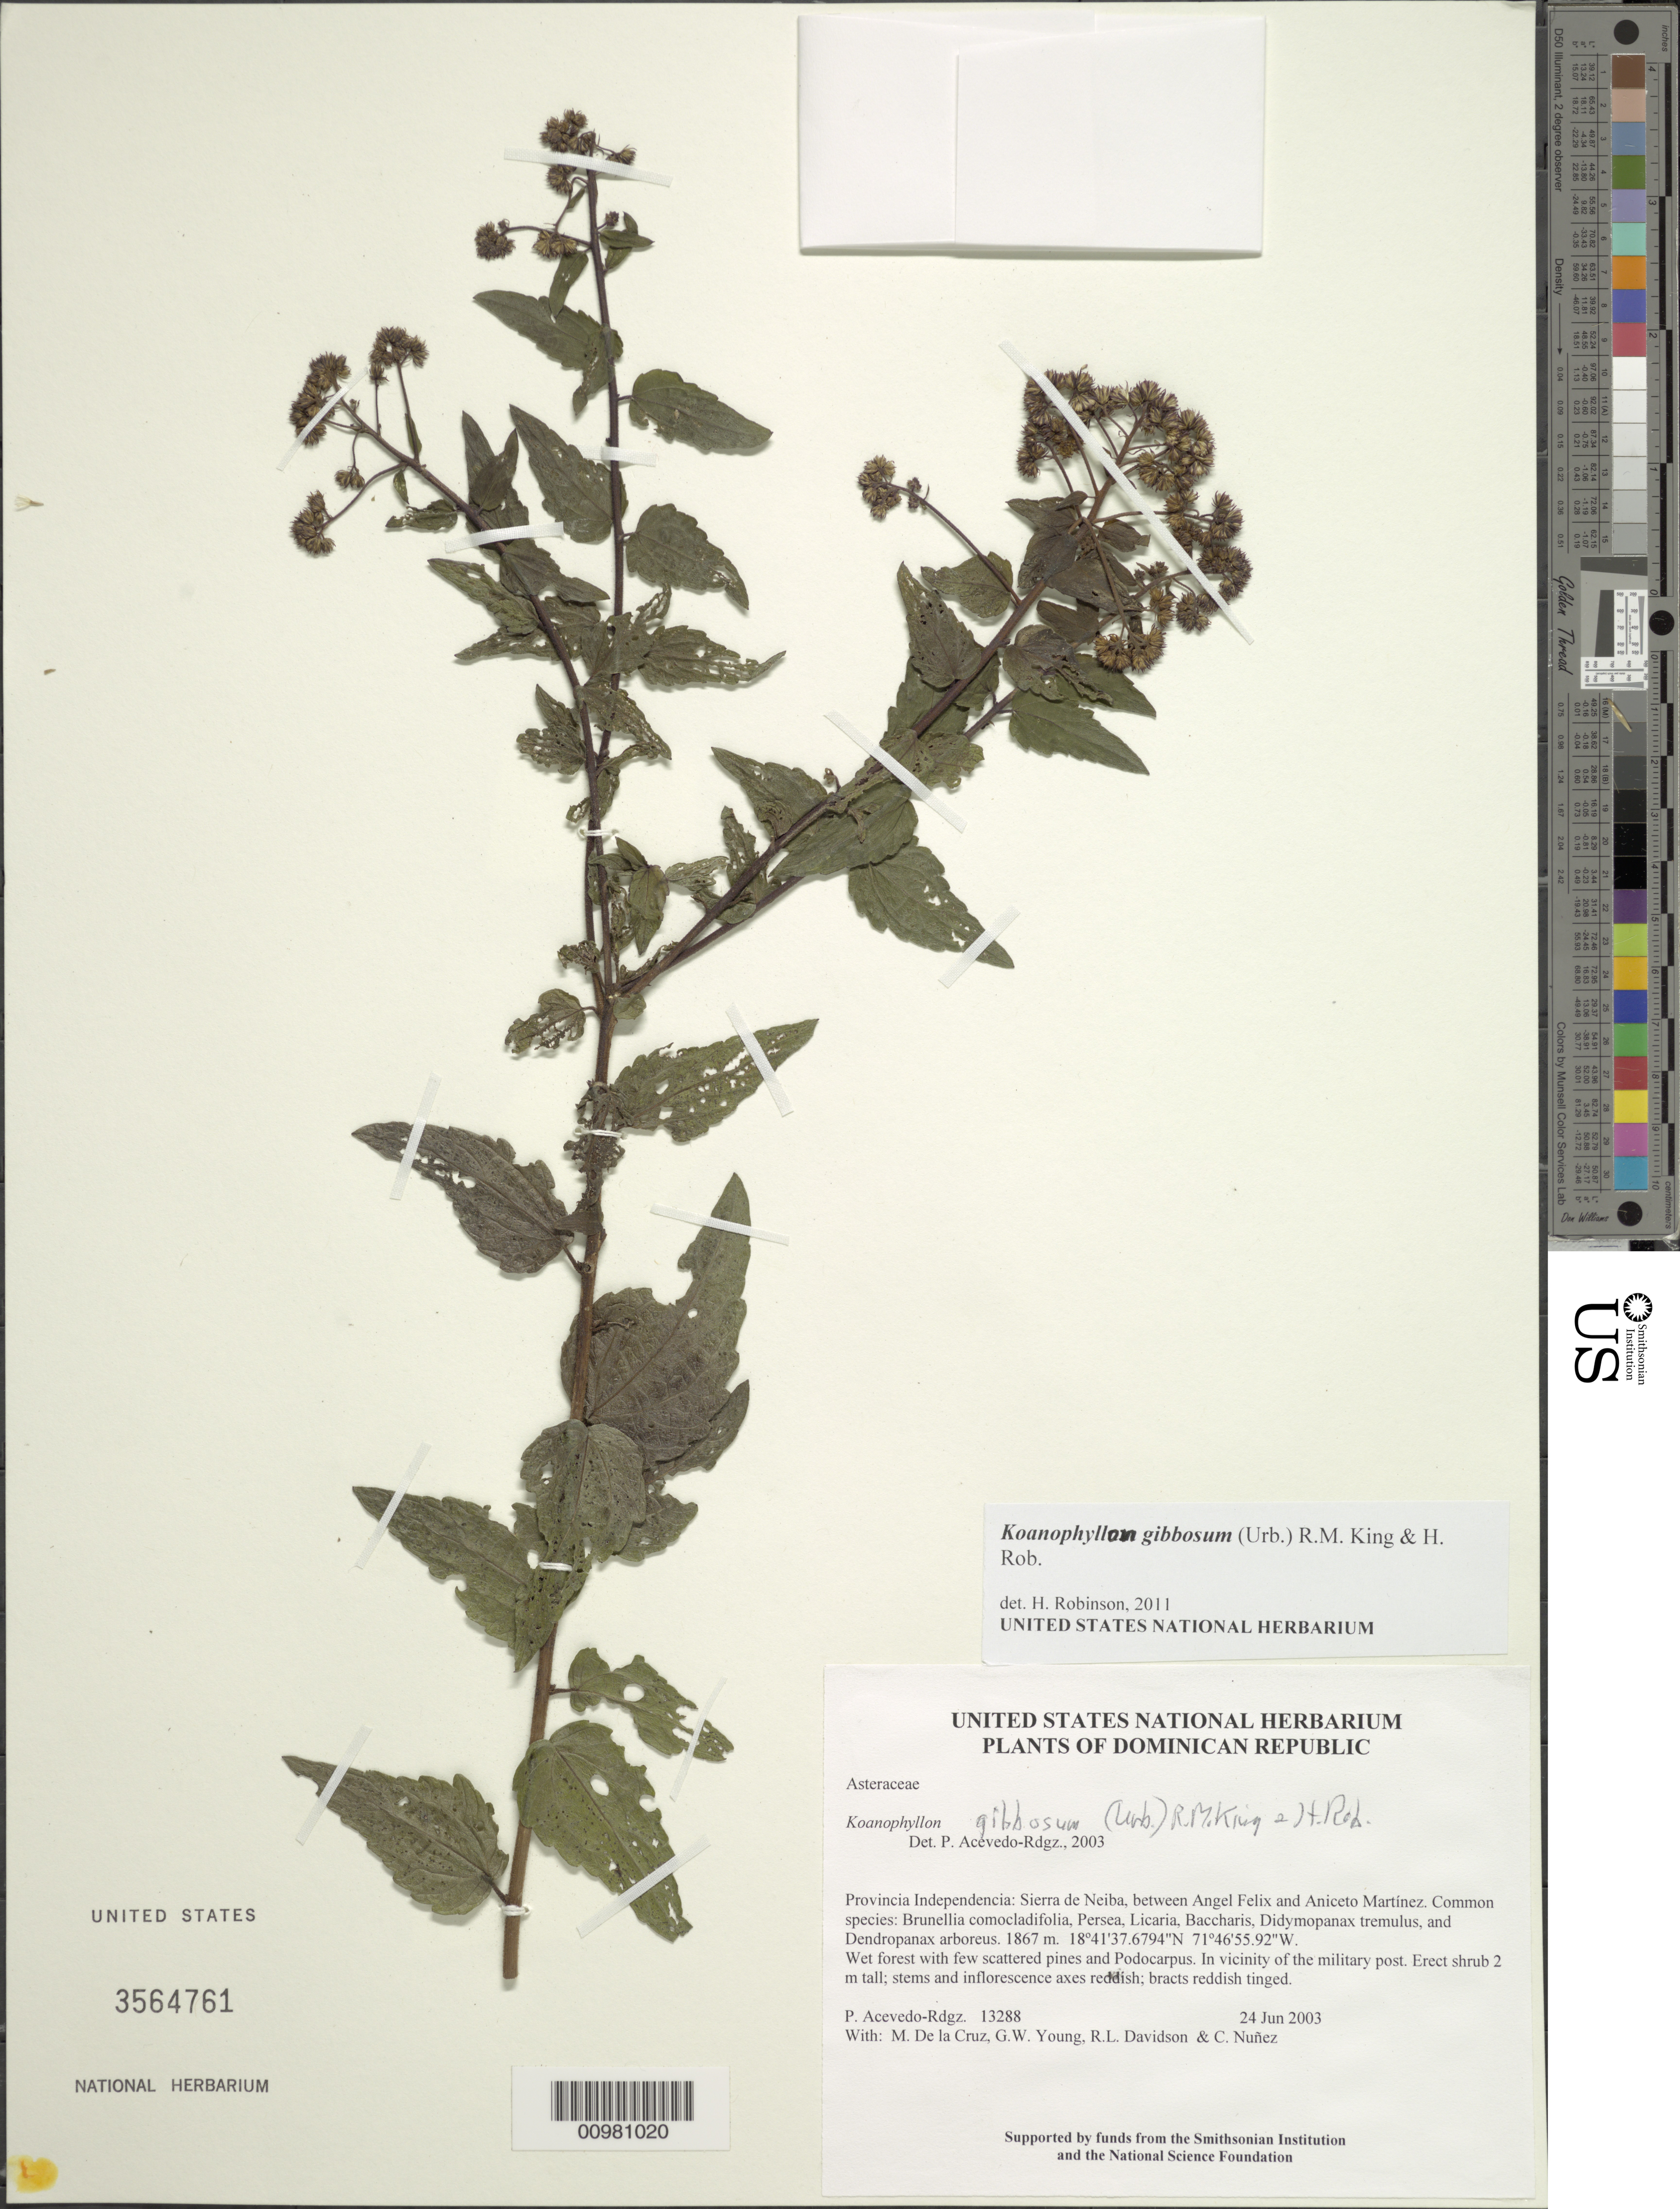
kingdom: Plantae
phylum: Tracheophyta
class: Magnoliopsida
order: Asterales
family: Asteraceae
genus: Koanophyllon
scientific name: Koanophyllon gibbosum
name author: (Urb.) R.M. King & H. Rob.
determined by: Robinson, Harold E., (US)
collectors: P. Acevedo-Rodr., M. de la Cruz, J. Rawlins, G. Young, R. Davidson & C. Nunez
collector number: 13288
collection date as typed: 24 Jun 2003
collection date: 2003-06-24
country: Dominican Republic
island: Hispaniola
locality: Provincia Independencia: Sierra de Neiba, between Angel Felix and Aniceto Martínez. Common species: Brunellia comocladifolia, Persea, Licaria, Baccharis, Didymopanax tremulus, and Dendropanax arboreus.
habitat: Wet forest with few scattered pines and Podocarpus. In vicinity of the military post.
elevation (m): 1867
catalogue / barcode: US 3564761